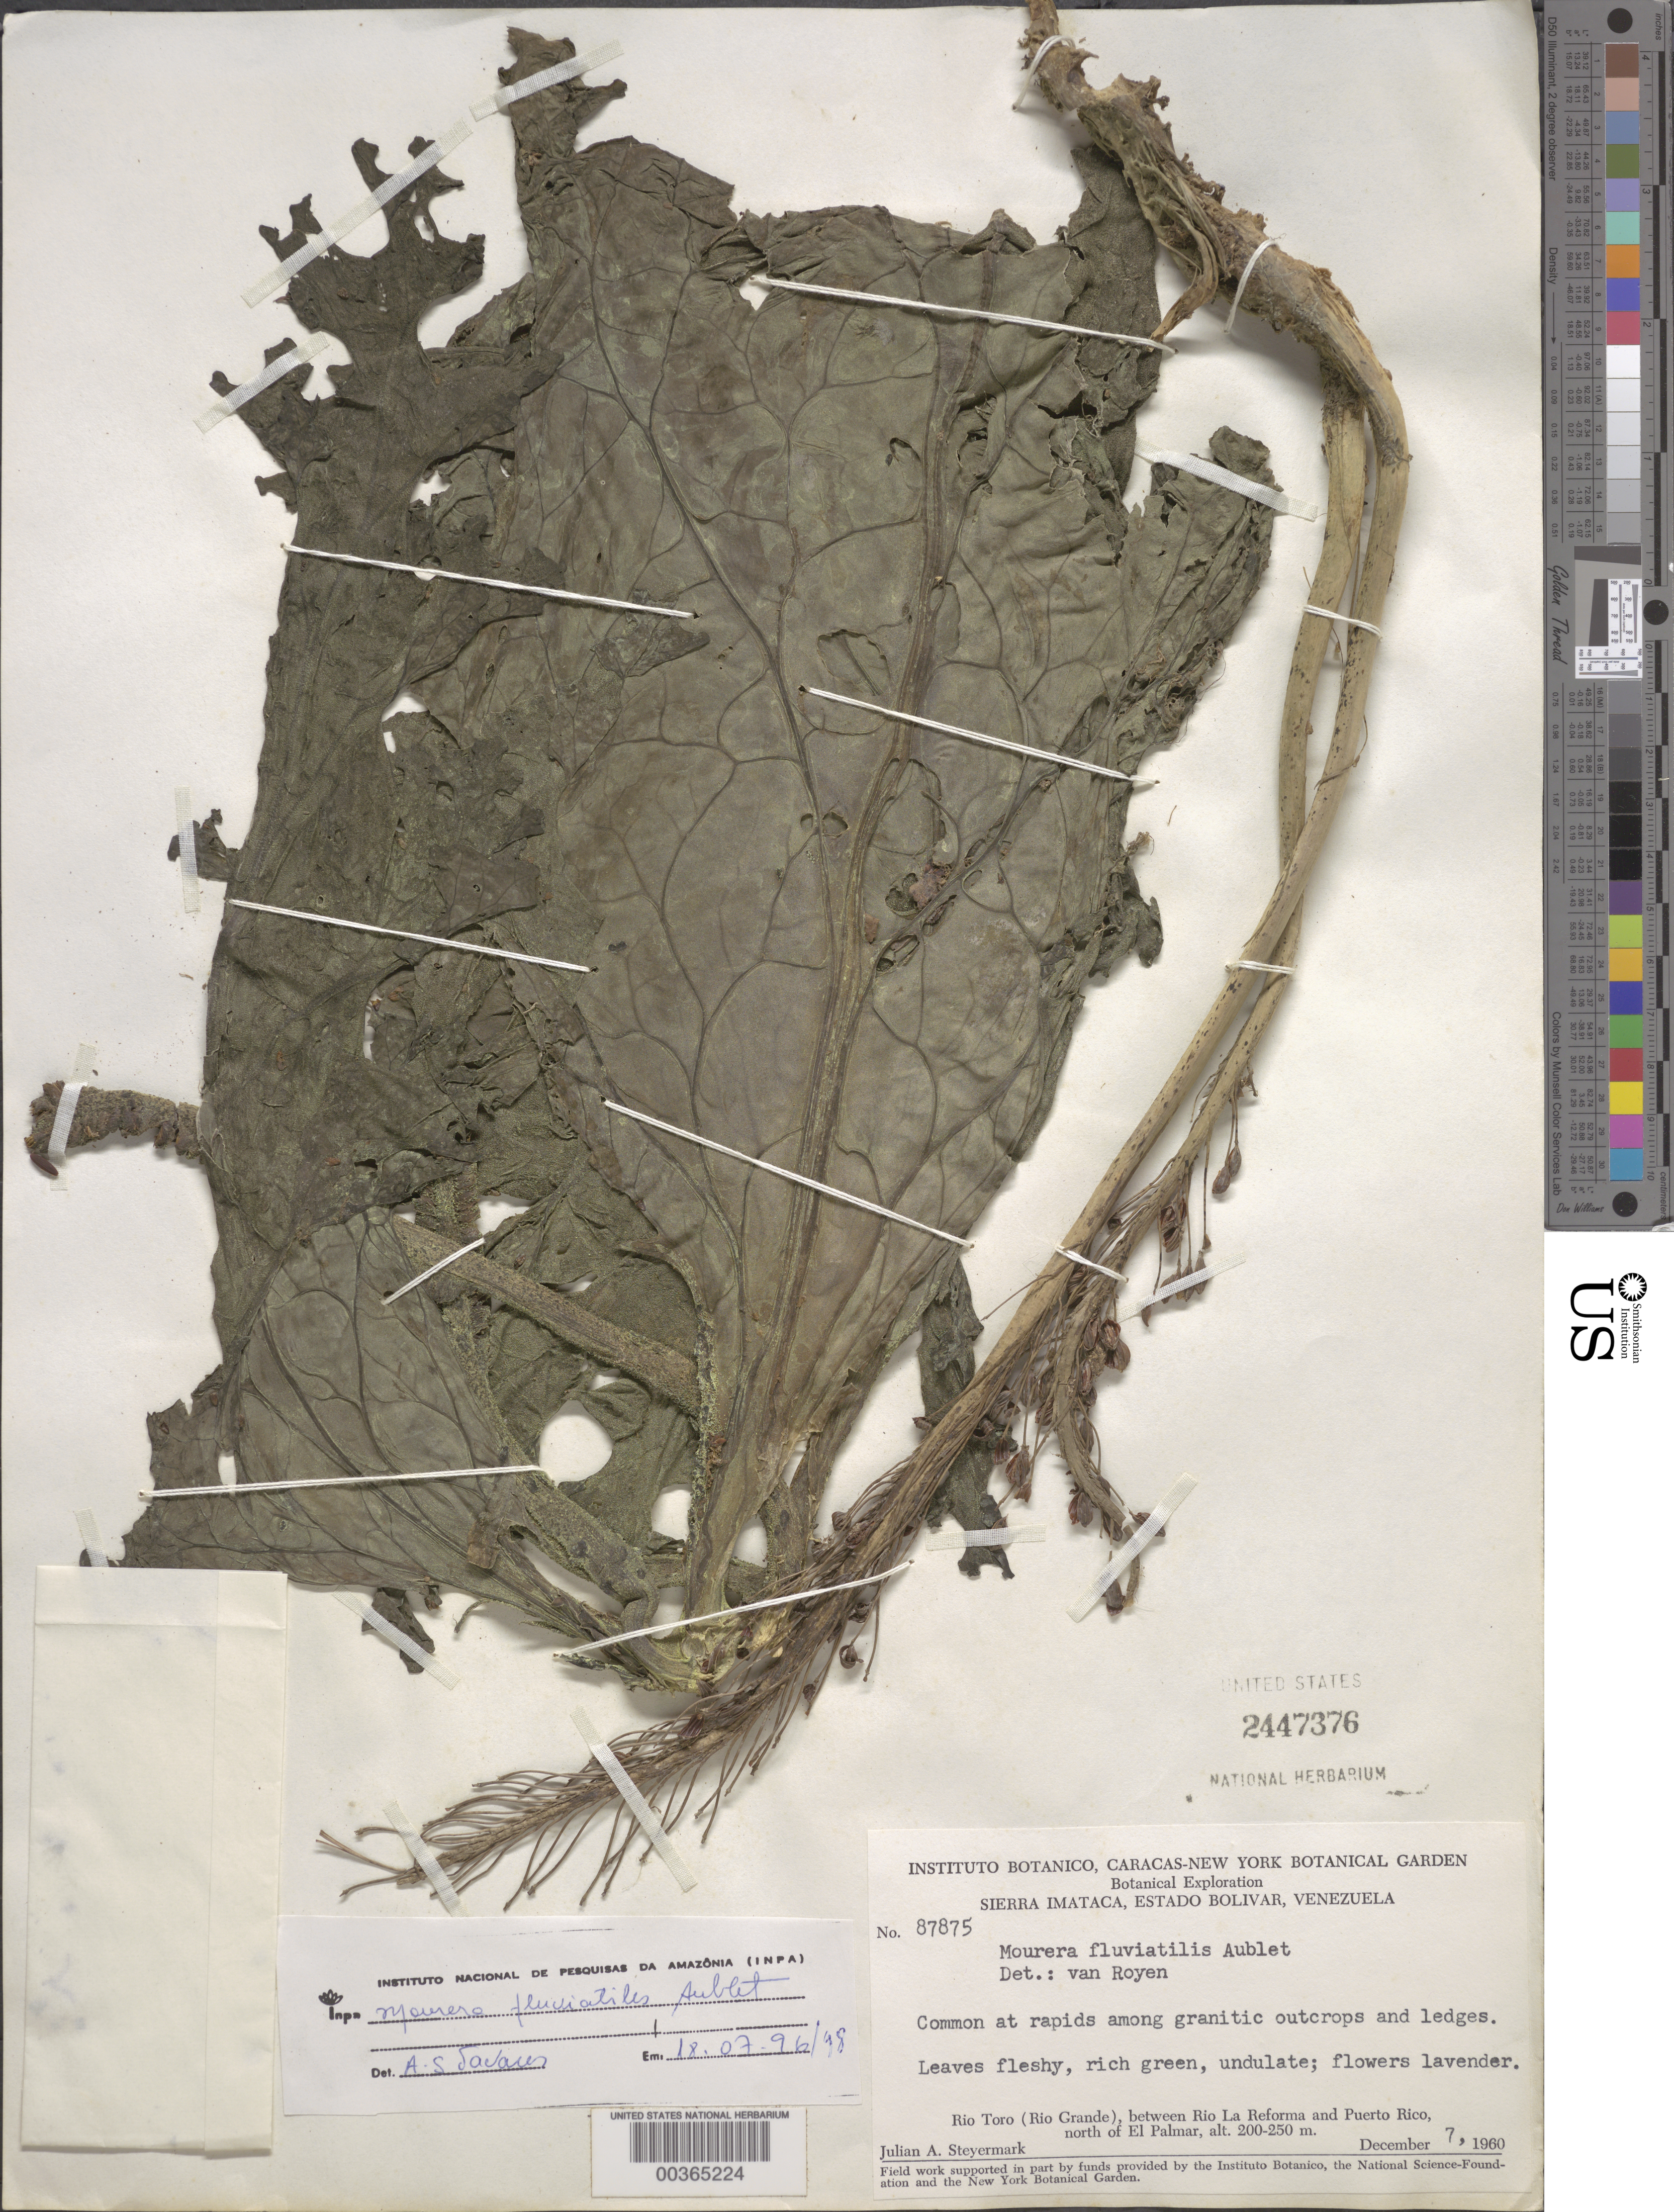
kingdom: Plantae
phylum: Tracheophyta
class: Magnoliopsida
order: Malpighiales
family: Podostemaceae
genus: Mourera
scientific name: Mourera fluviatilis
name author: Aubl.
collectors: J. Steyermark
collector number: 87875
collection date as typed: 07 Dec 1960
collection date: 1960-12-07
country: Venezuela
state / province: Bolivar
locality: Sierra imataca, rio toro, between rio la reforma and puerto rico, n of el palmar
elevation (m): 200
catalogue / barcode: US 2447376